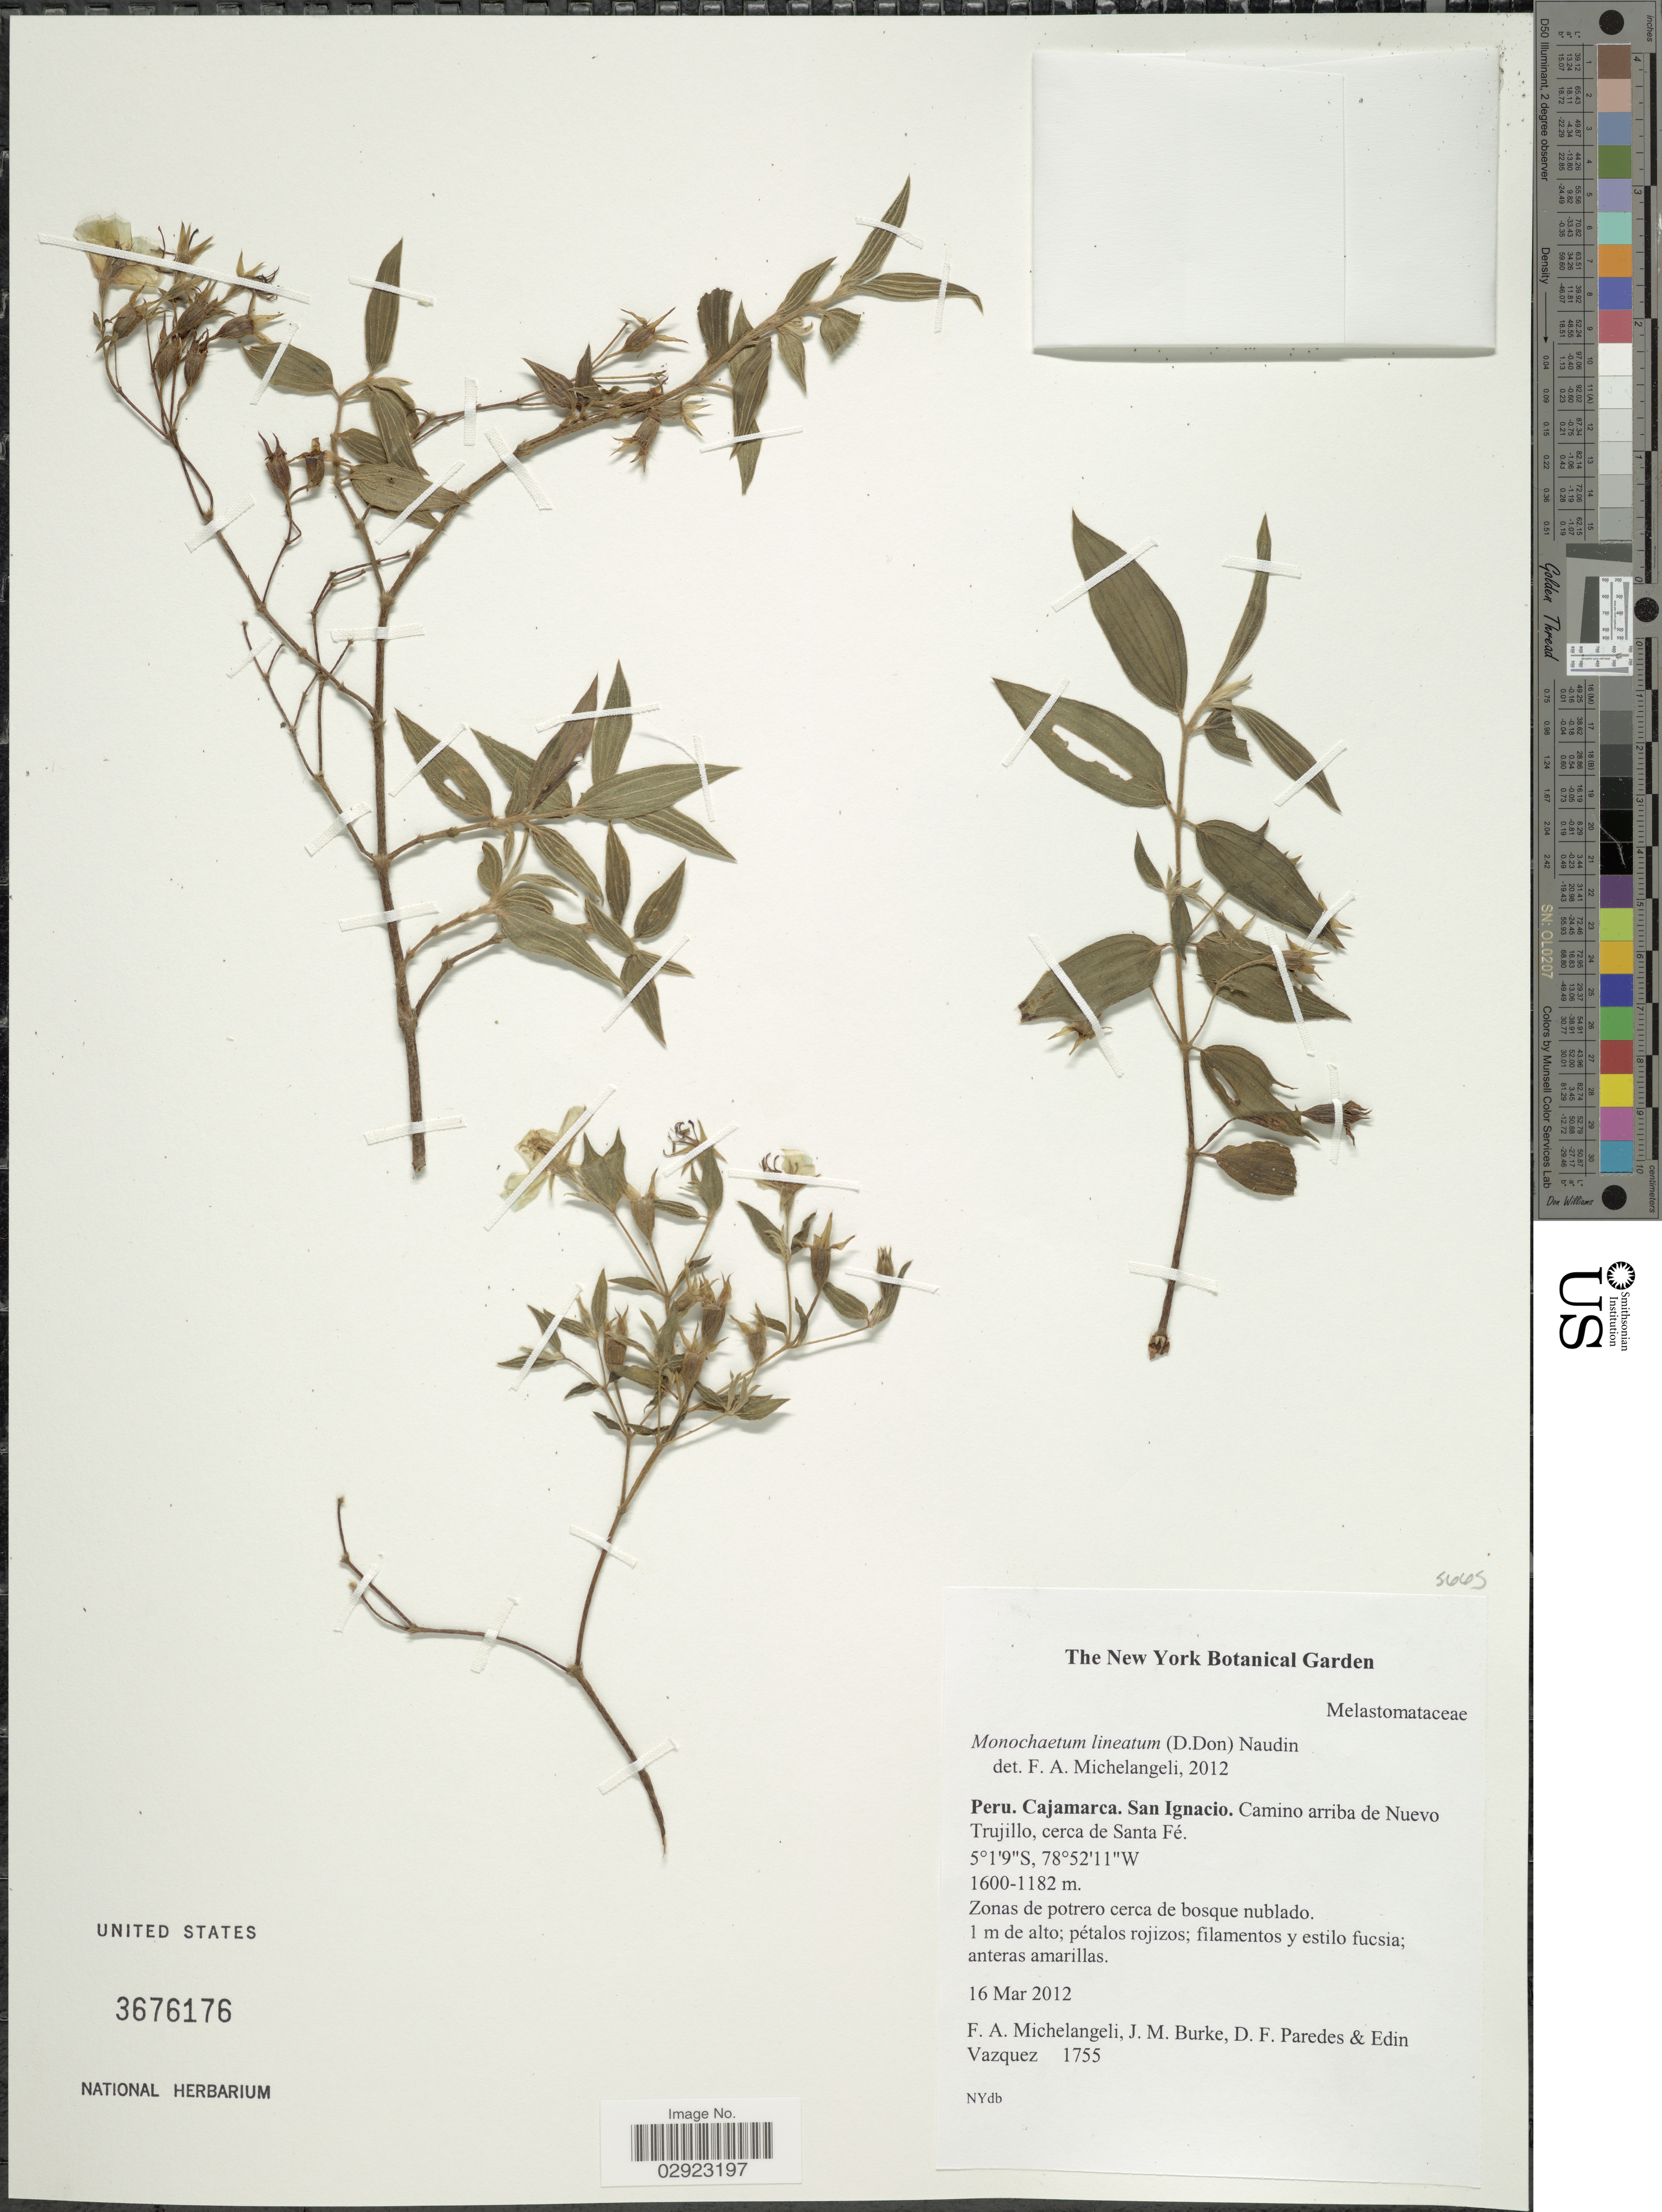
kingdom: Plantae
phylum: Tracheophyta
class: Magnoliopsida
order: Myrtales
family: Melastomataceae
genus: Monochaetum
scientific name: Monochaetum lineatum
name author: (D. Don) Naudin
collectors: F. A. Michelangeli, Jac. M. Burke, D. Paredes & E. Vazquez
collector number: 1755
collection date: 2012-03-16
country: Peru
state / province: Cajamarca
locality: San Ignacio. Camino arriba de Nuevo Trujillo, cerca de Santa Fé.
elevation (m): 1182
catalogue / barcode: US 3676176